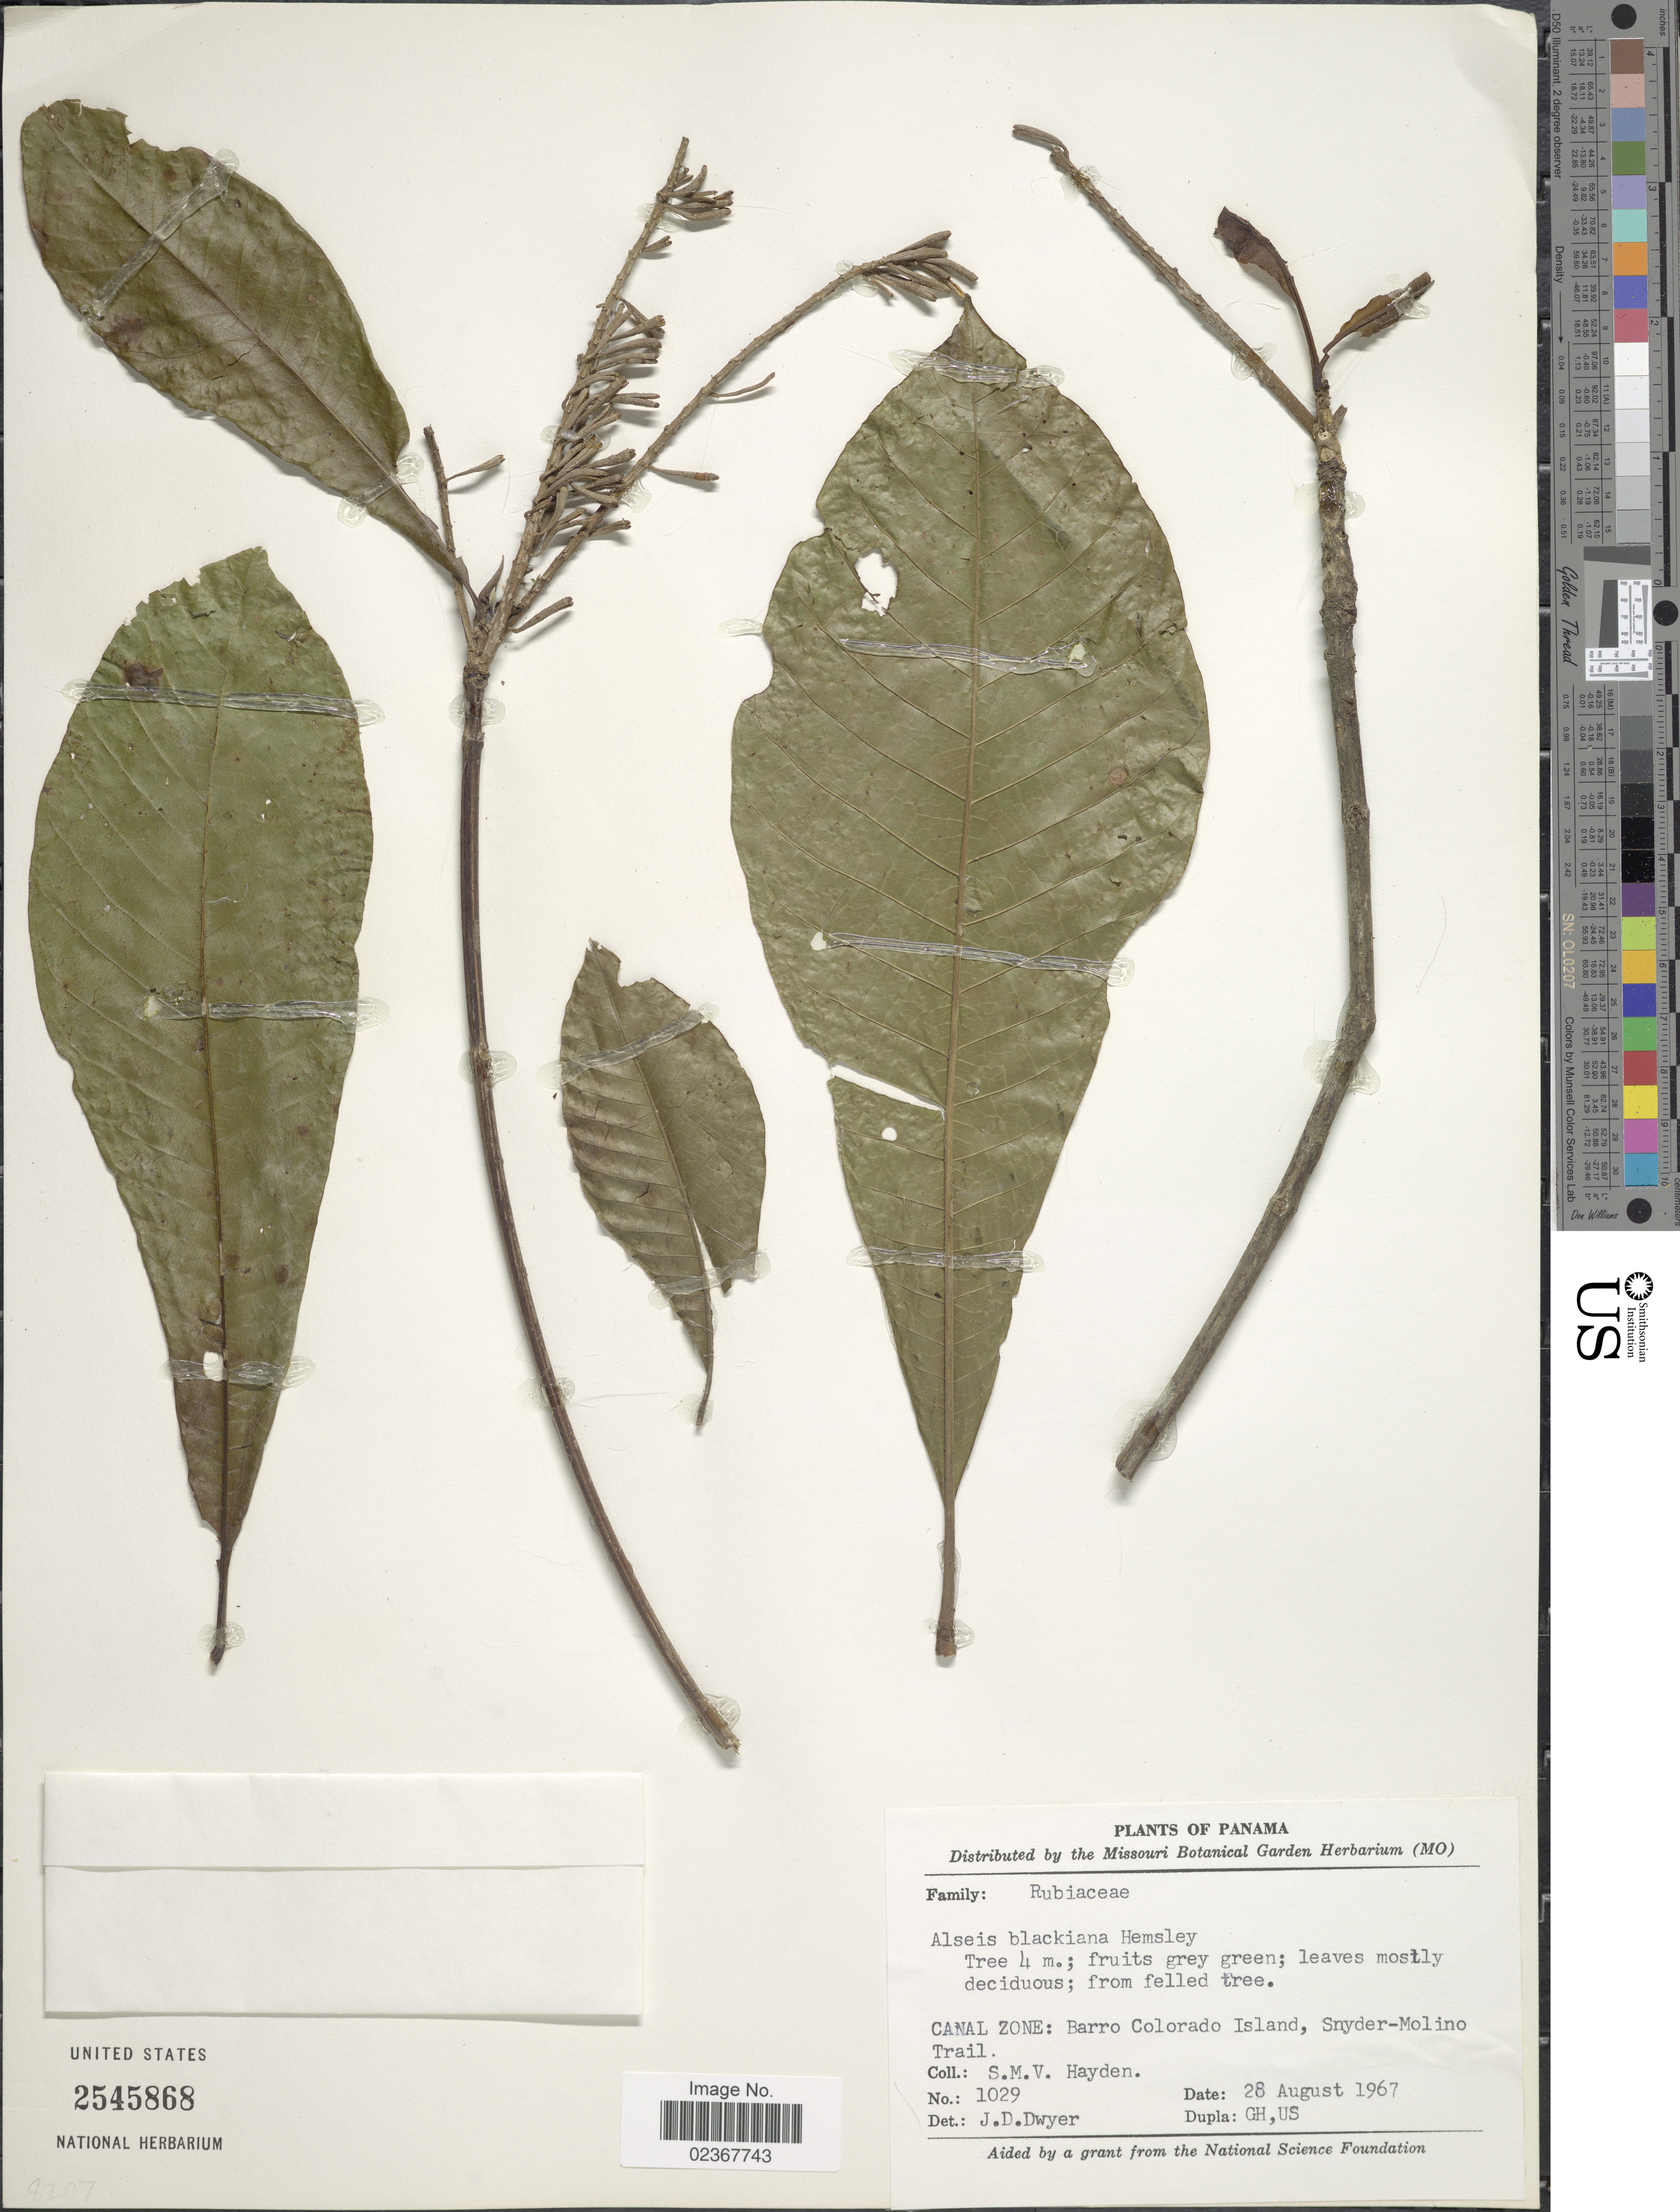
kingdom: Plantae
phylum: Tracheophyta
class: Magnoliopsida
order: Gentianales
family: Rubiaceae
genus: Alseis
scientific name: Alseis blackiana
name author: Hemsl.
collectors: S. M. Hayden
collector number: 1029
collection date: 1967-08-28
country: Panama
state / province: Panamá Oeste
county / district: Canal Zone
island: Barro Colorado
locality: Canal Zone: Barro Colorado Island, Snyder-Molino Trail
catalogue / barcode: US 2545868